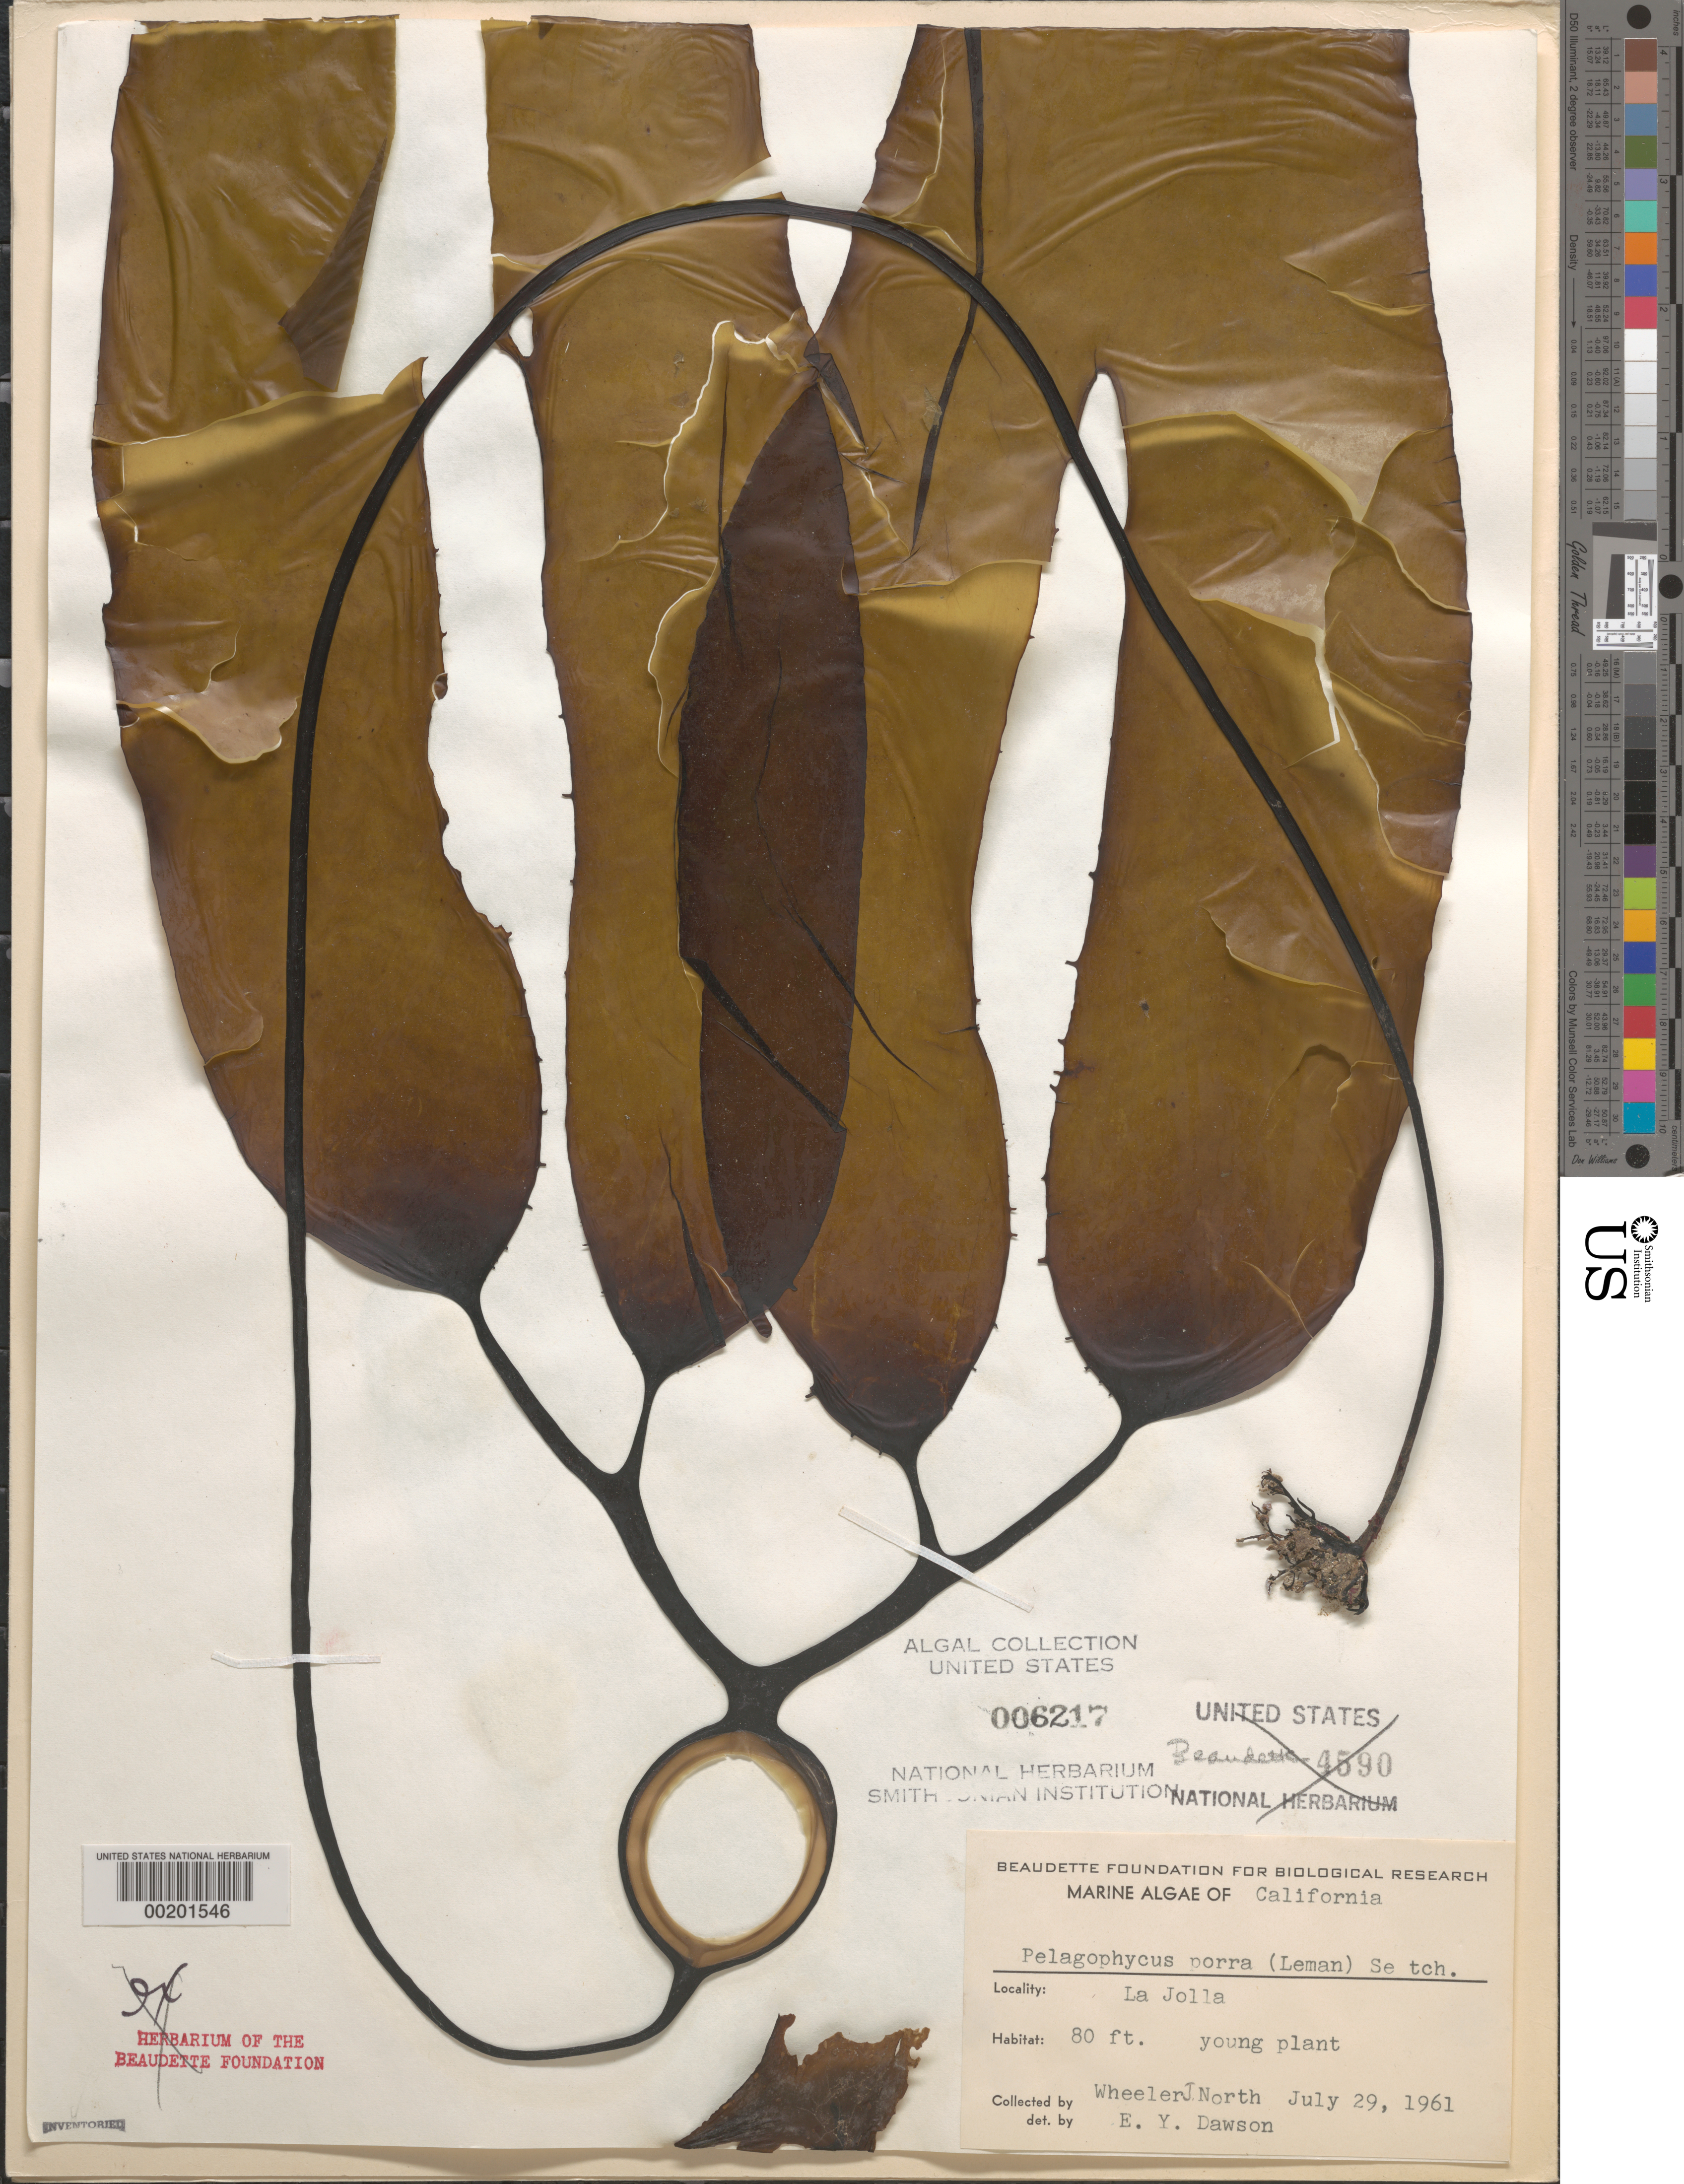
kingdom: Chromista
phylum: Ochrophyta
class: Phaeophyceae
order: Laminariales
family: Laminariaceae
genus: Pelagophycus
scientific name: Pelagophycus porra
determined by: Dawson, E. Y.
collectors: W. North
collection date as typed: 29 Jul 1961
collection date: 1961-07-29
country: United States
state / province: California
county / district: San Diego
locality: La Jolla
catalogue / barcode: US 6217